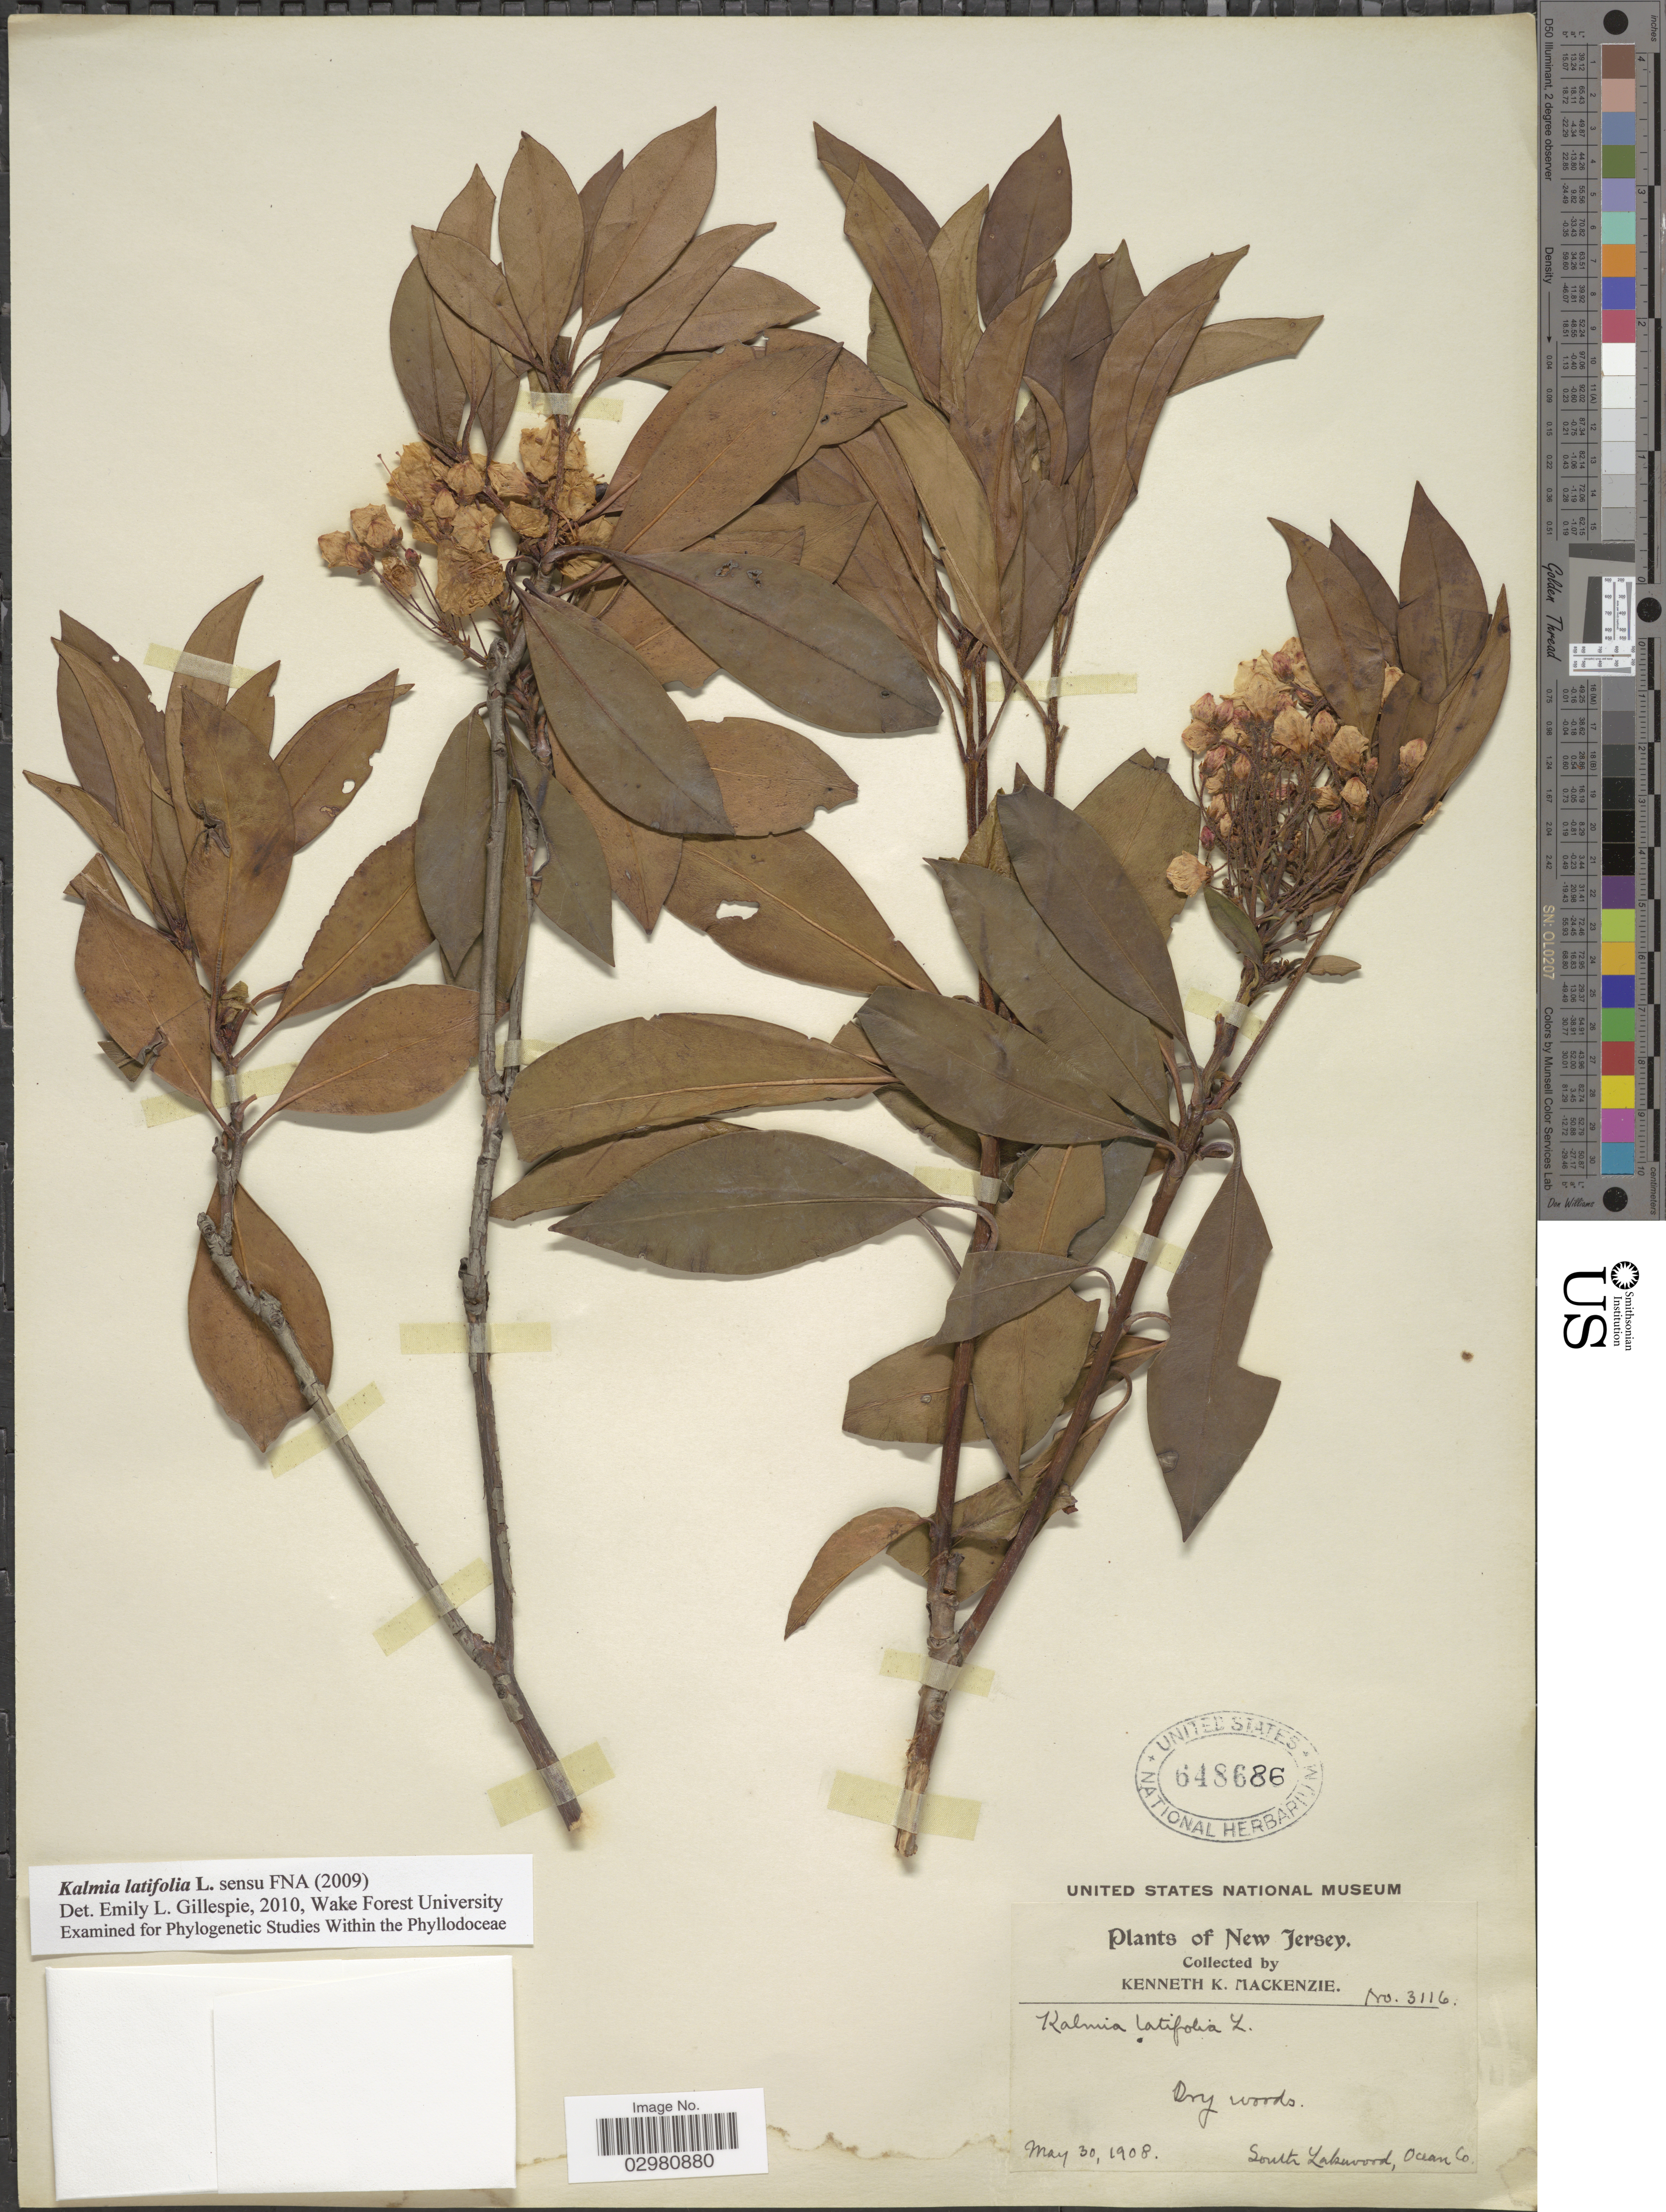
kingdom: Plantae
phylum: Tracheophyta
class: Magnoliopsida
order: Ericales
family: Ericaceae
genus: Kalmia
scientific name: Kalmia latifolia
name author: L.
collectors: K. K. Mackenzie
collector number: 3116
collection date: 1908-05-30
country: United States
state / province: New Jersey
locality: South Lakewood, Ocean Co.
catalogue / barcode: US 648686